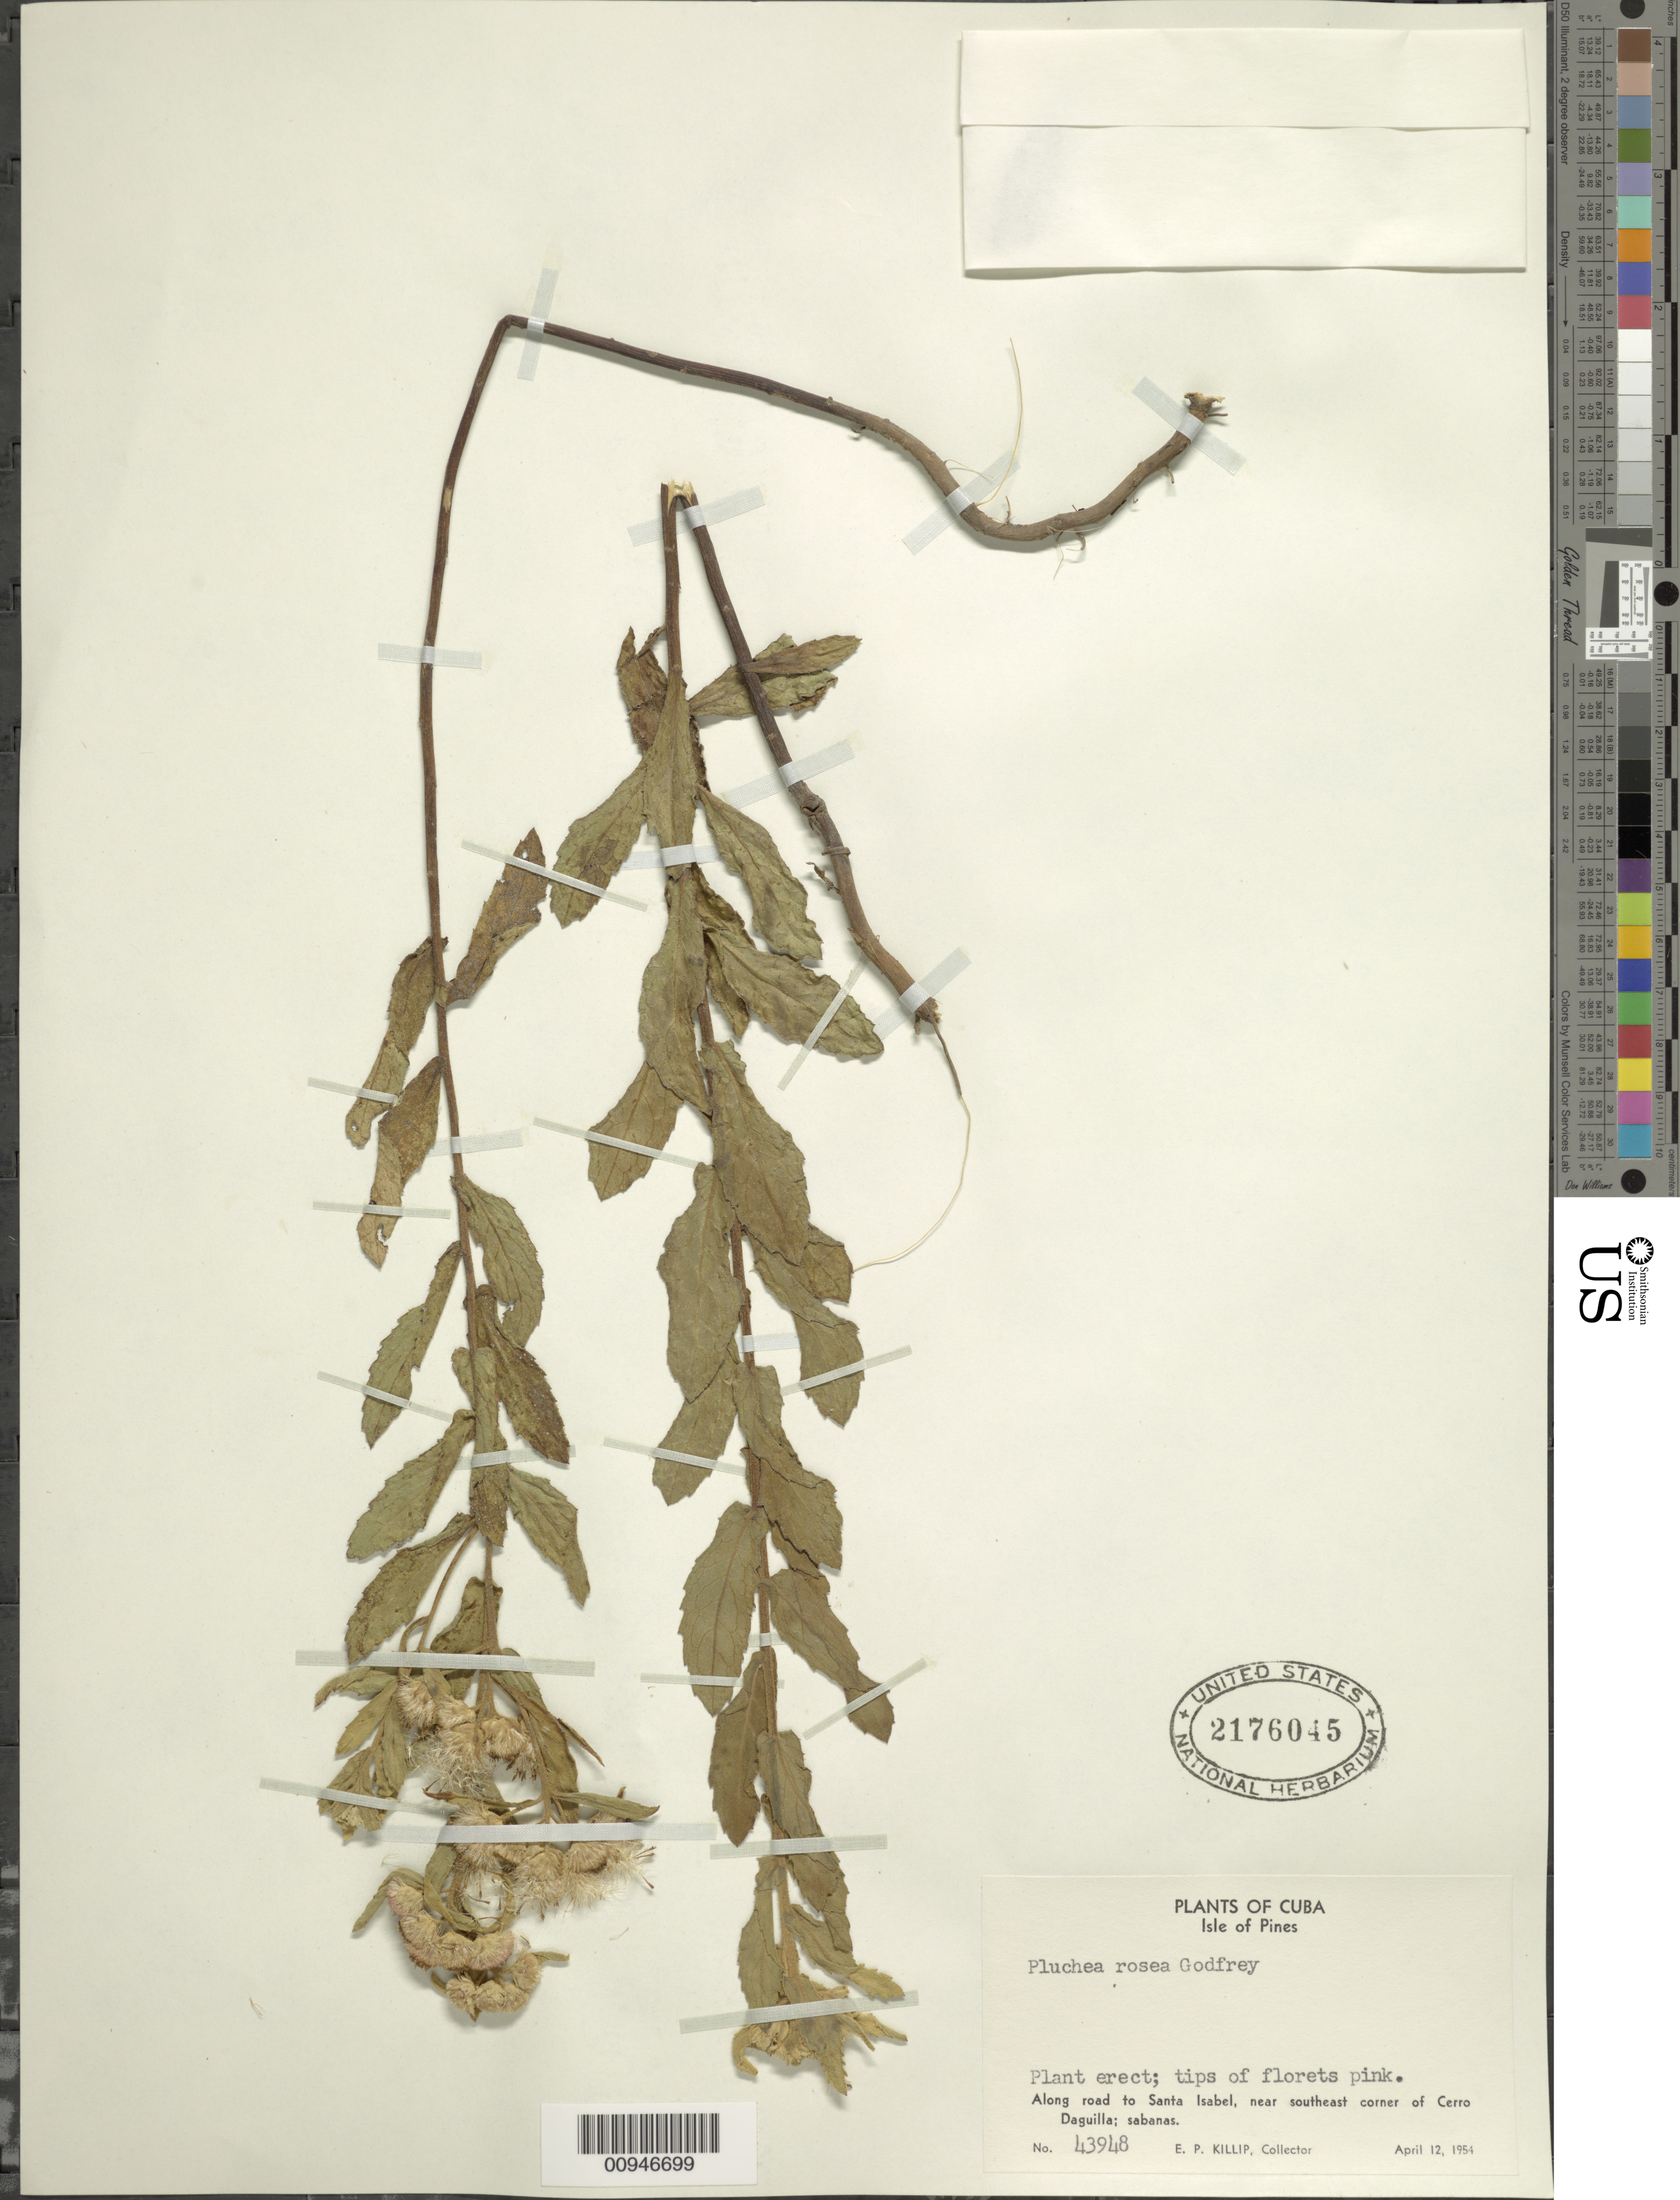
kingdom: Plantae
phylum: Tracheophyta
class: Magnoliopsida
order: Asterales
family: Asteraceae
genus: Pluchea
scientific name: Pluchea rosea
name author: R.K. Godfrey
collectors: E. P. Killip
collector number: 43948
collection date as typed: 12 Apr 1954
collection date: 1954-04-12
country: Cuba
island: Isla de la Juventud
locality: Isle of Pines, Along road to Santa Isabel, near SE corner of Cerro Daguilla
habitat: Sabanas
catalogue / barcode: US 2176045